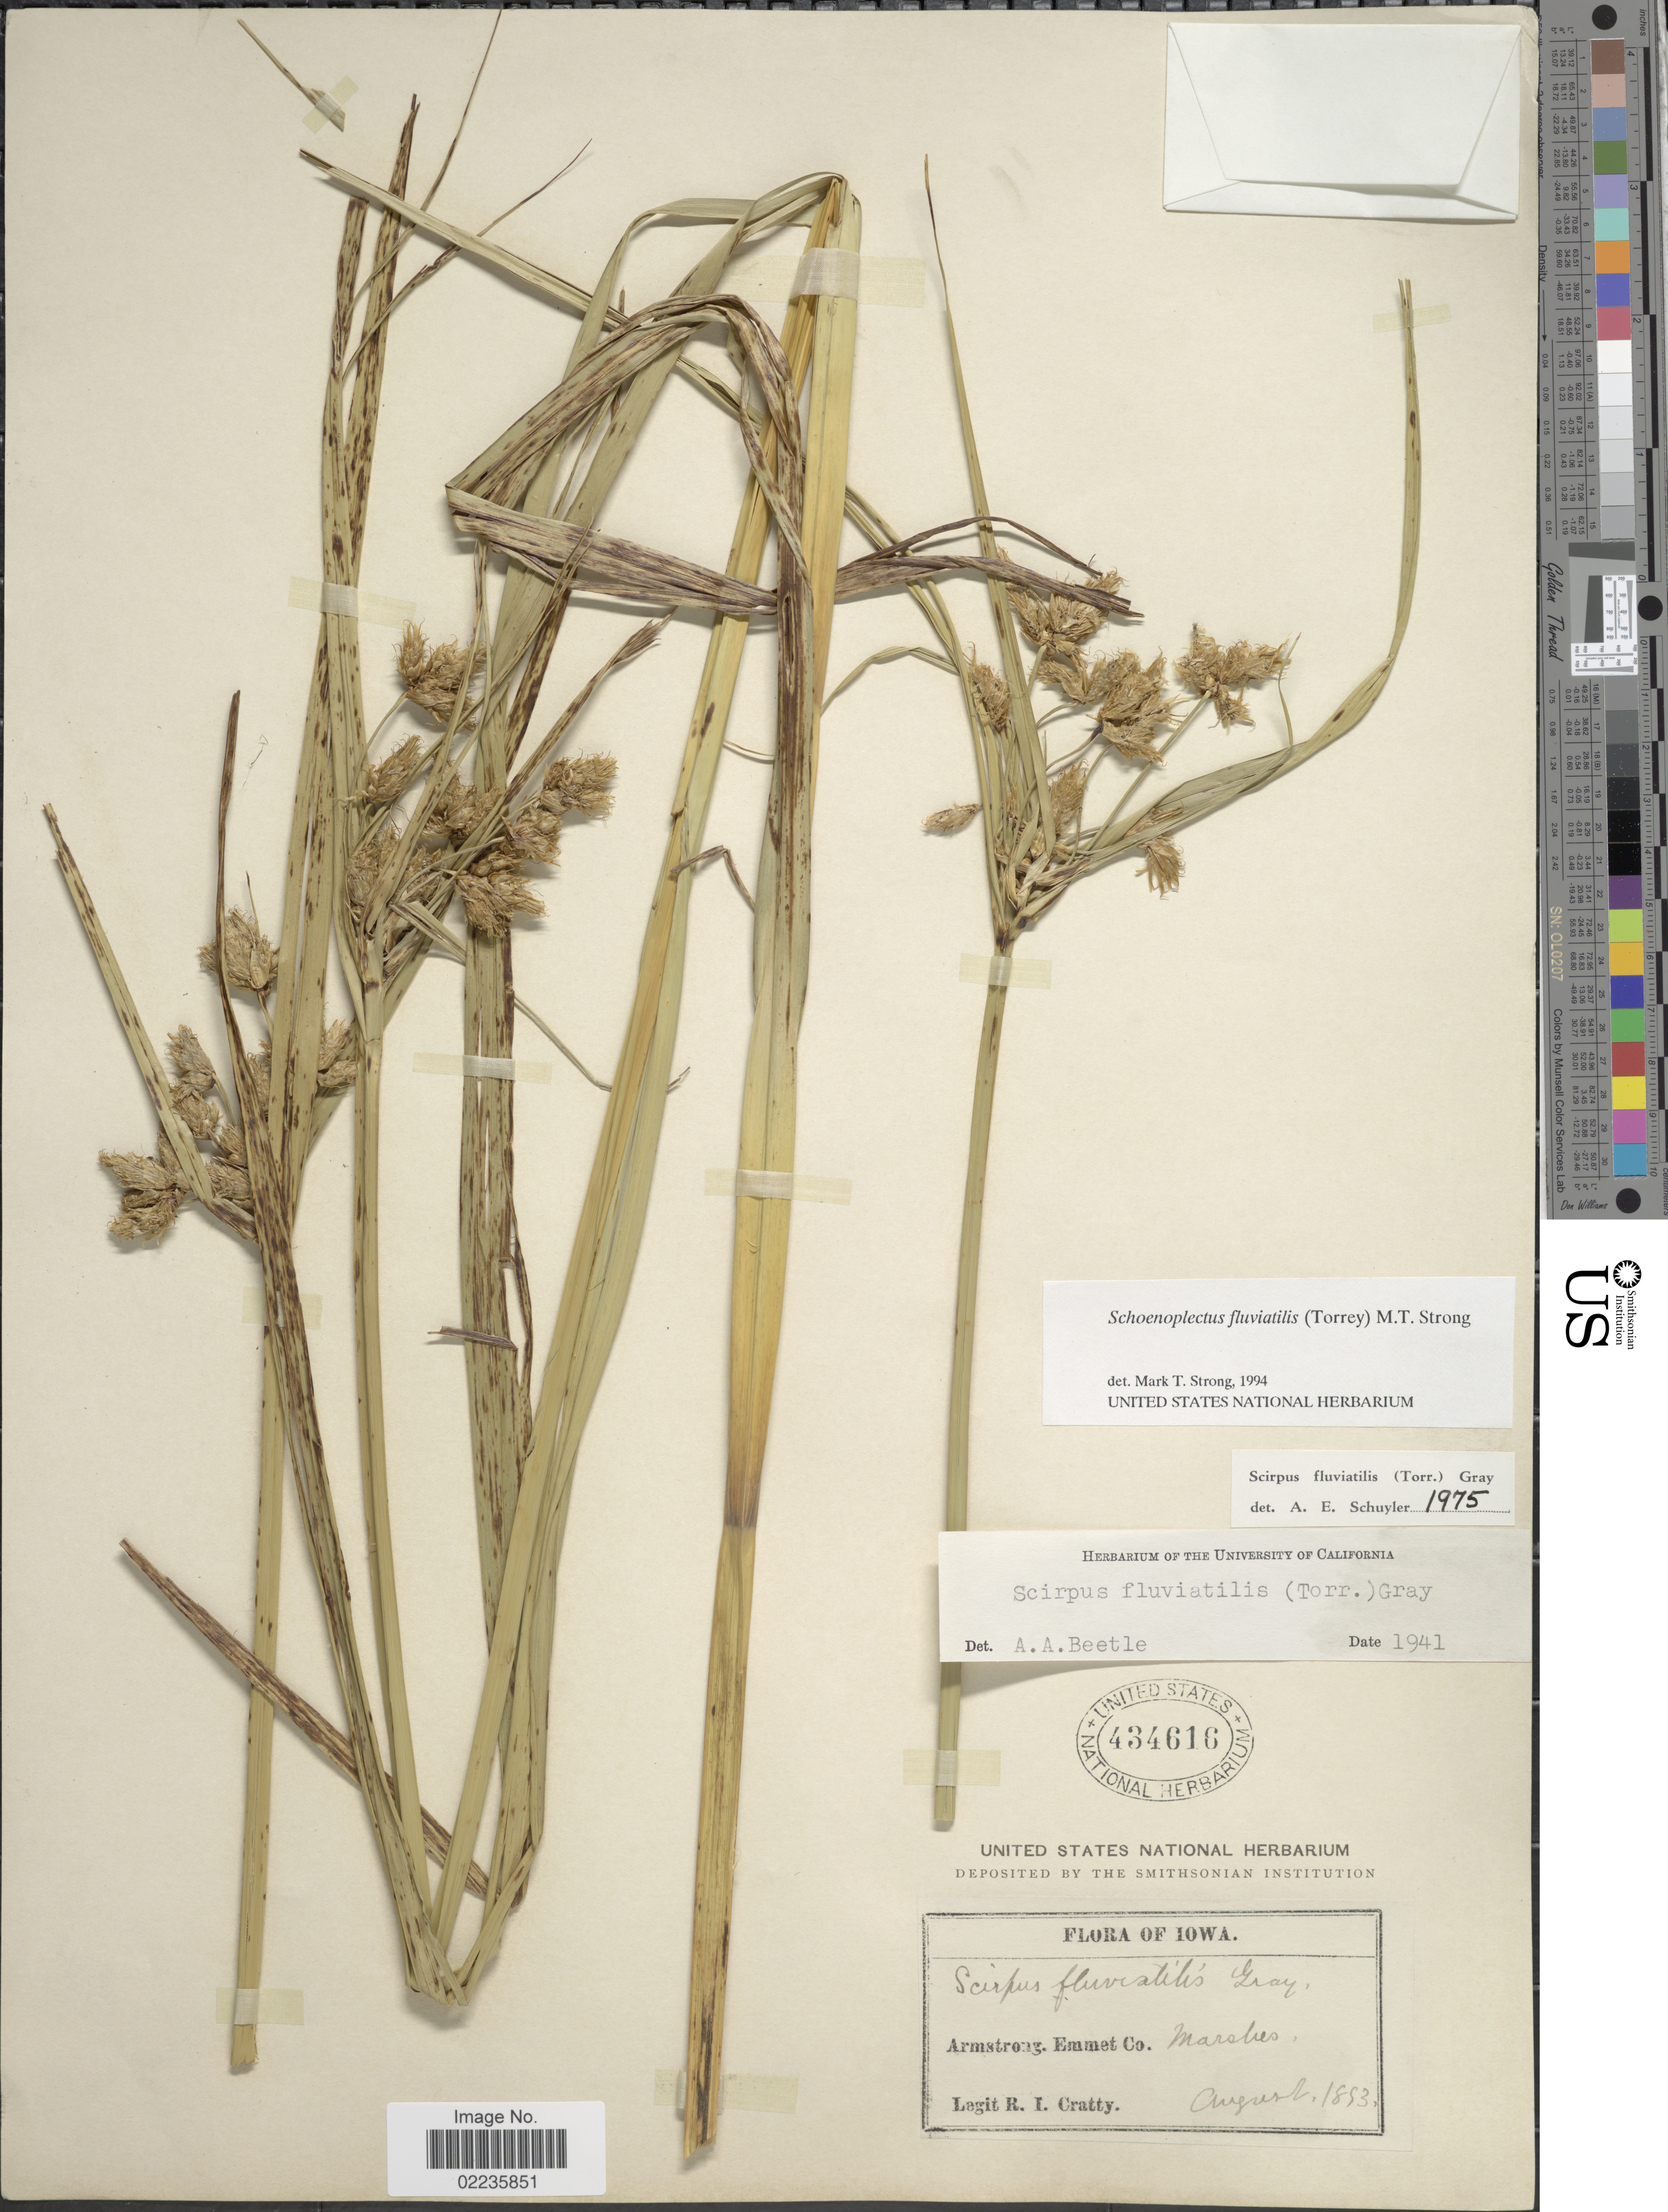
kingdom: Plantae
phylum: Tracheophyta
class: Liliopsida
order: Poales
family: Cyperaceae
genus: Bolboschoenus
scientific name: Bolboschoenus fluviatilis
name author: (Torr.) Soják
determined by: Strong, M. T., (US), Smithsonian Institution - National Museum of Natural History (UNITED STATES)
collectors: R. Cratty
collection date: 1893-08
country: United States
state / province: Iowa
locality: Armstrong. Emmet Co. Marshes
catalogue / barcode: US 434616